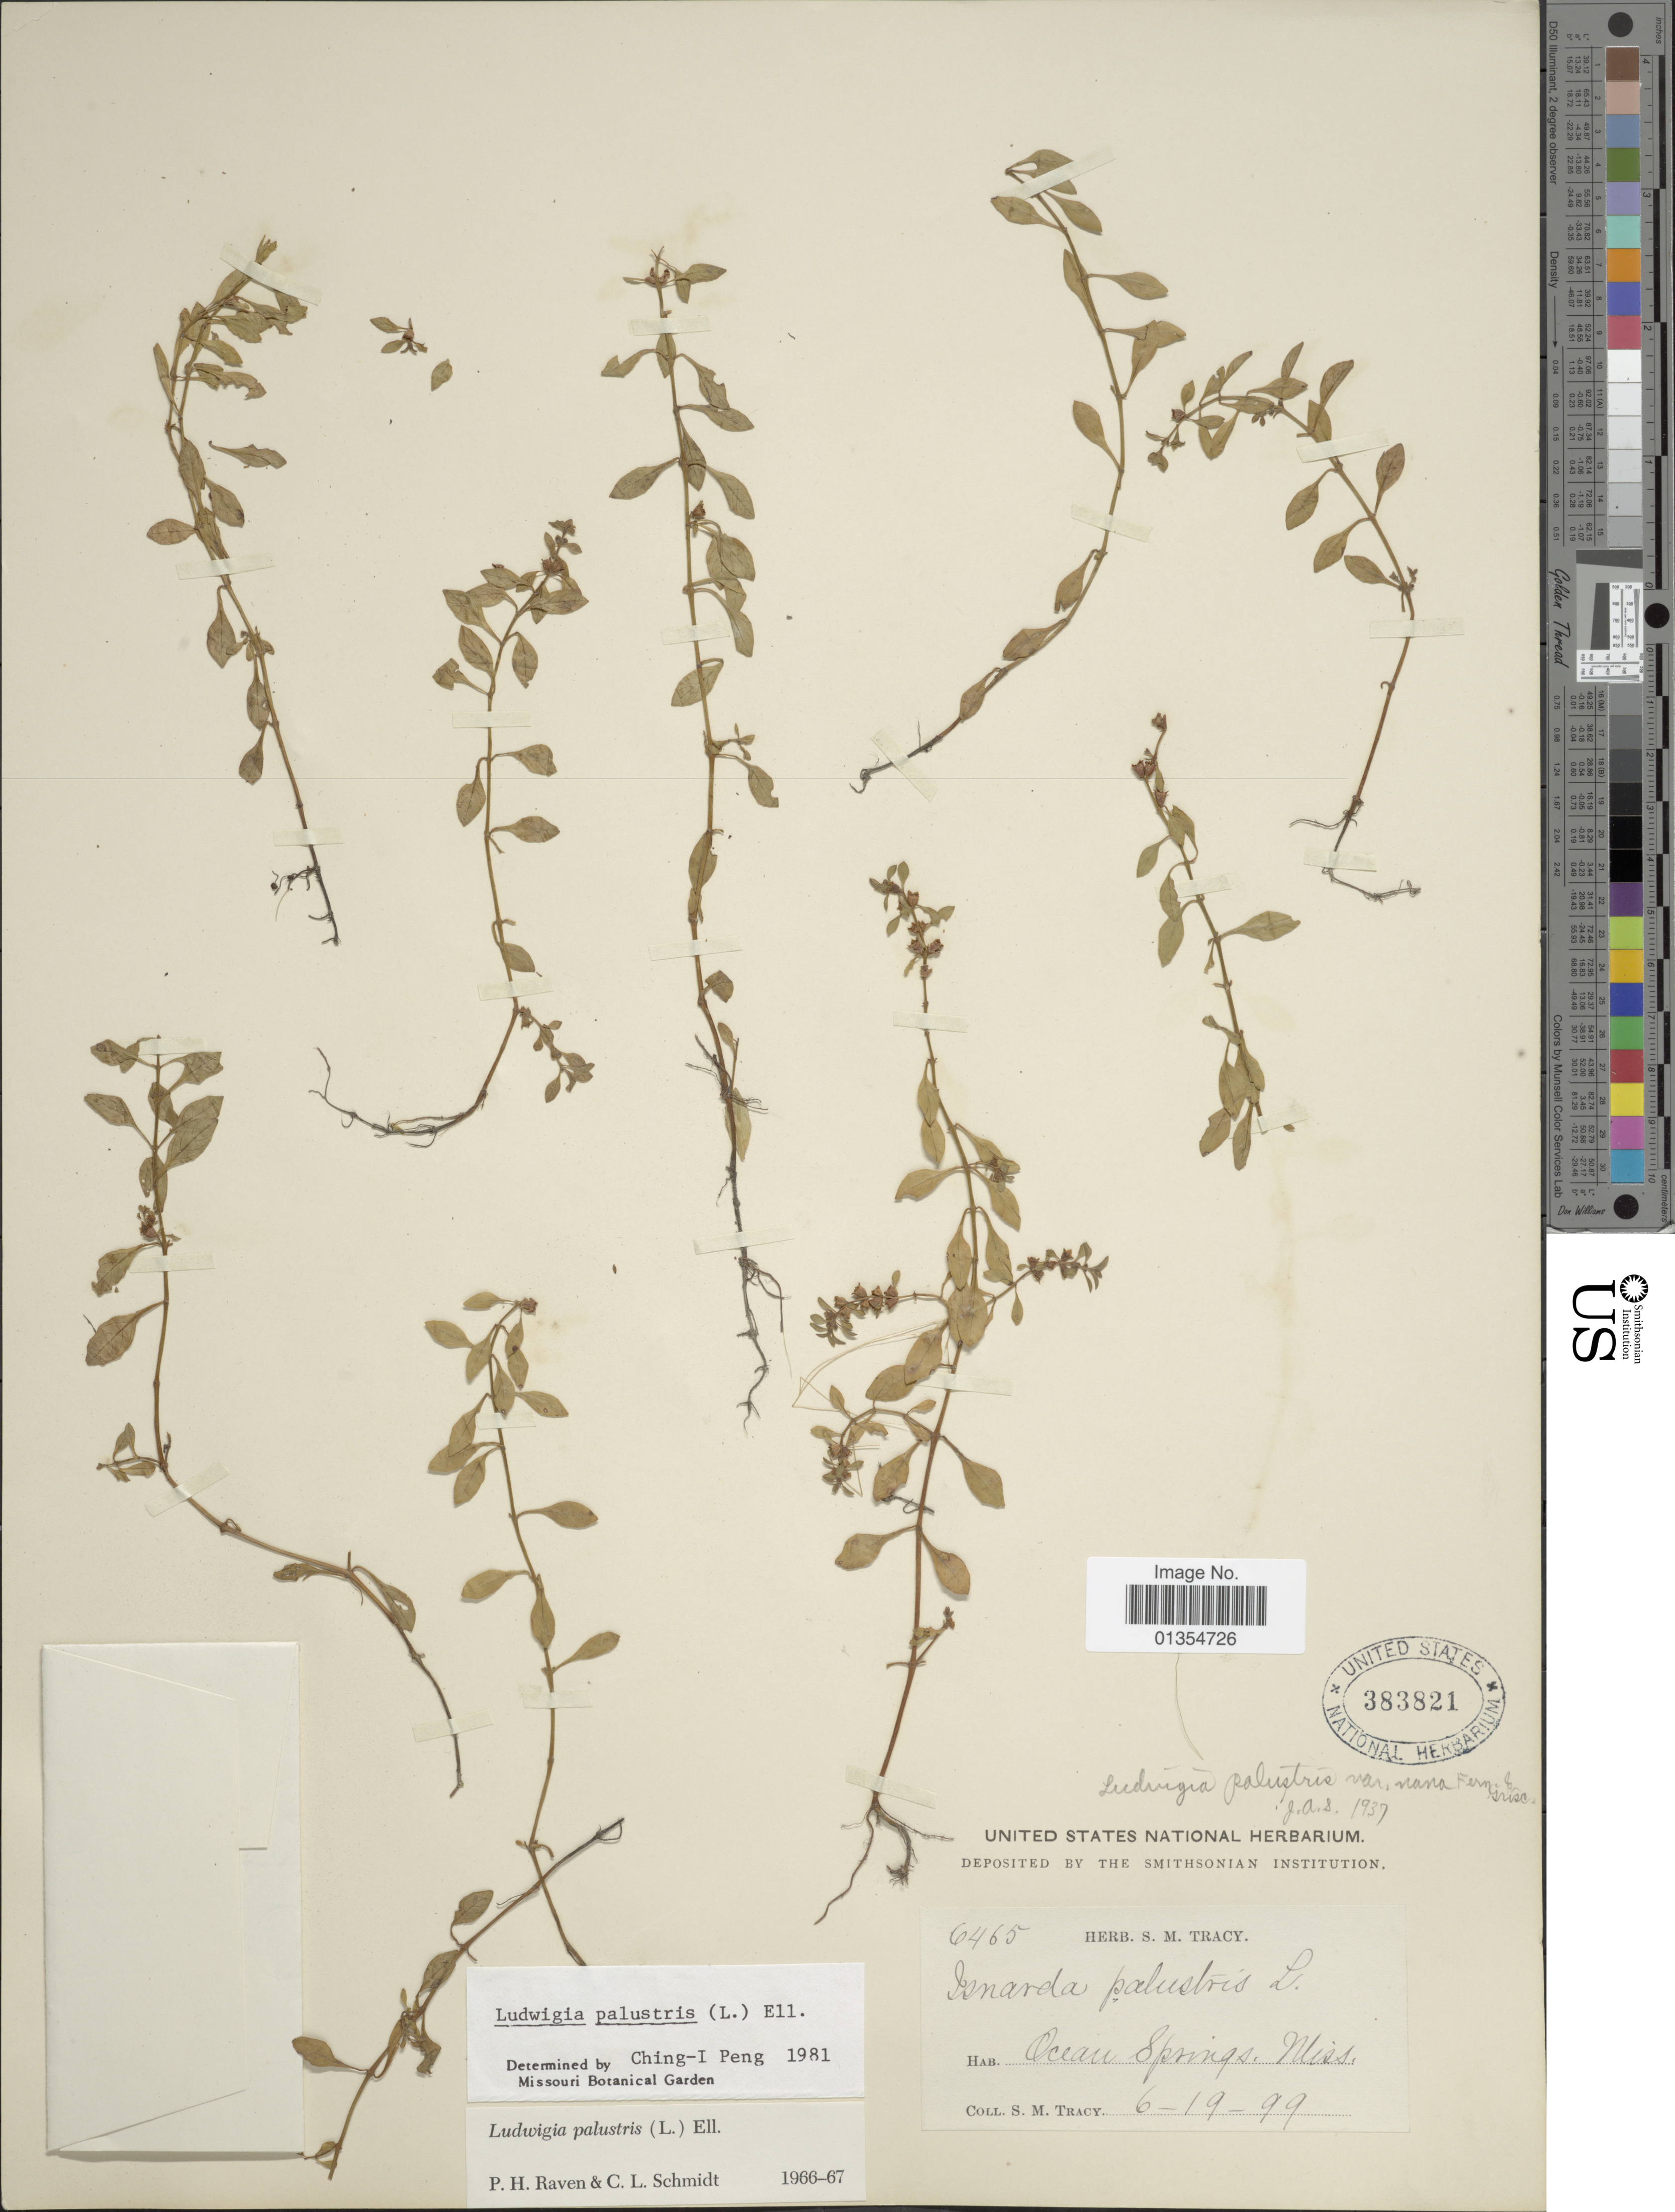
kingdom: Plantae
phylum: Tracheophyta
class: Magnoliopsida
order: Myrtales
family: Onagraceae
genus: Ludwigia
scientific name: Ludwigia palustris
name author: (L.) Elliott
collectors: S. M. Tracy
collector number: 6465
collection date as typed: Transcribed d/m/y: 19/6/99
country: United States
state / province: Mississippi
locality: Ocean Springs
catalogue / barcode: US 383821